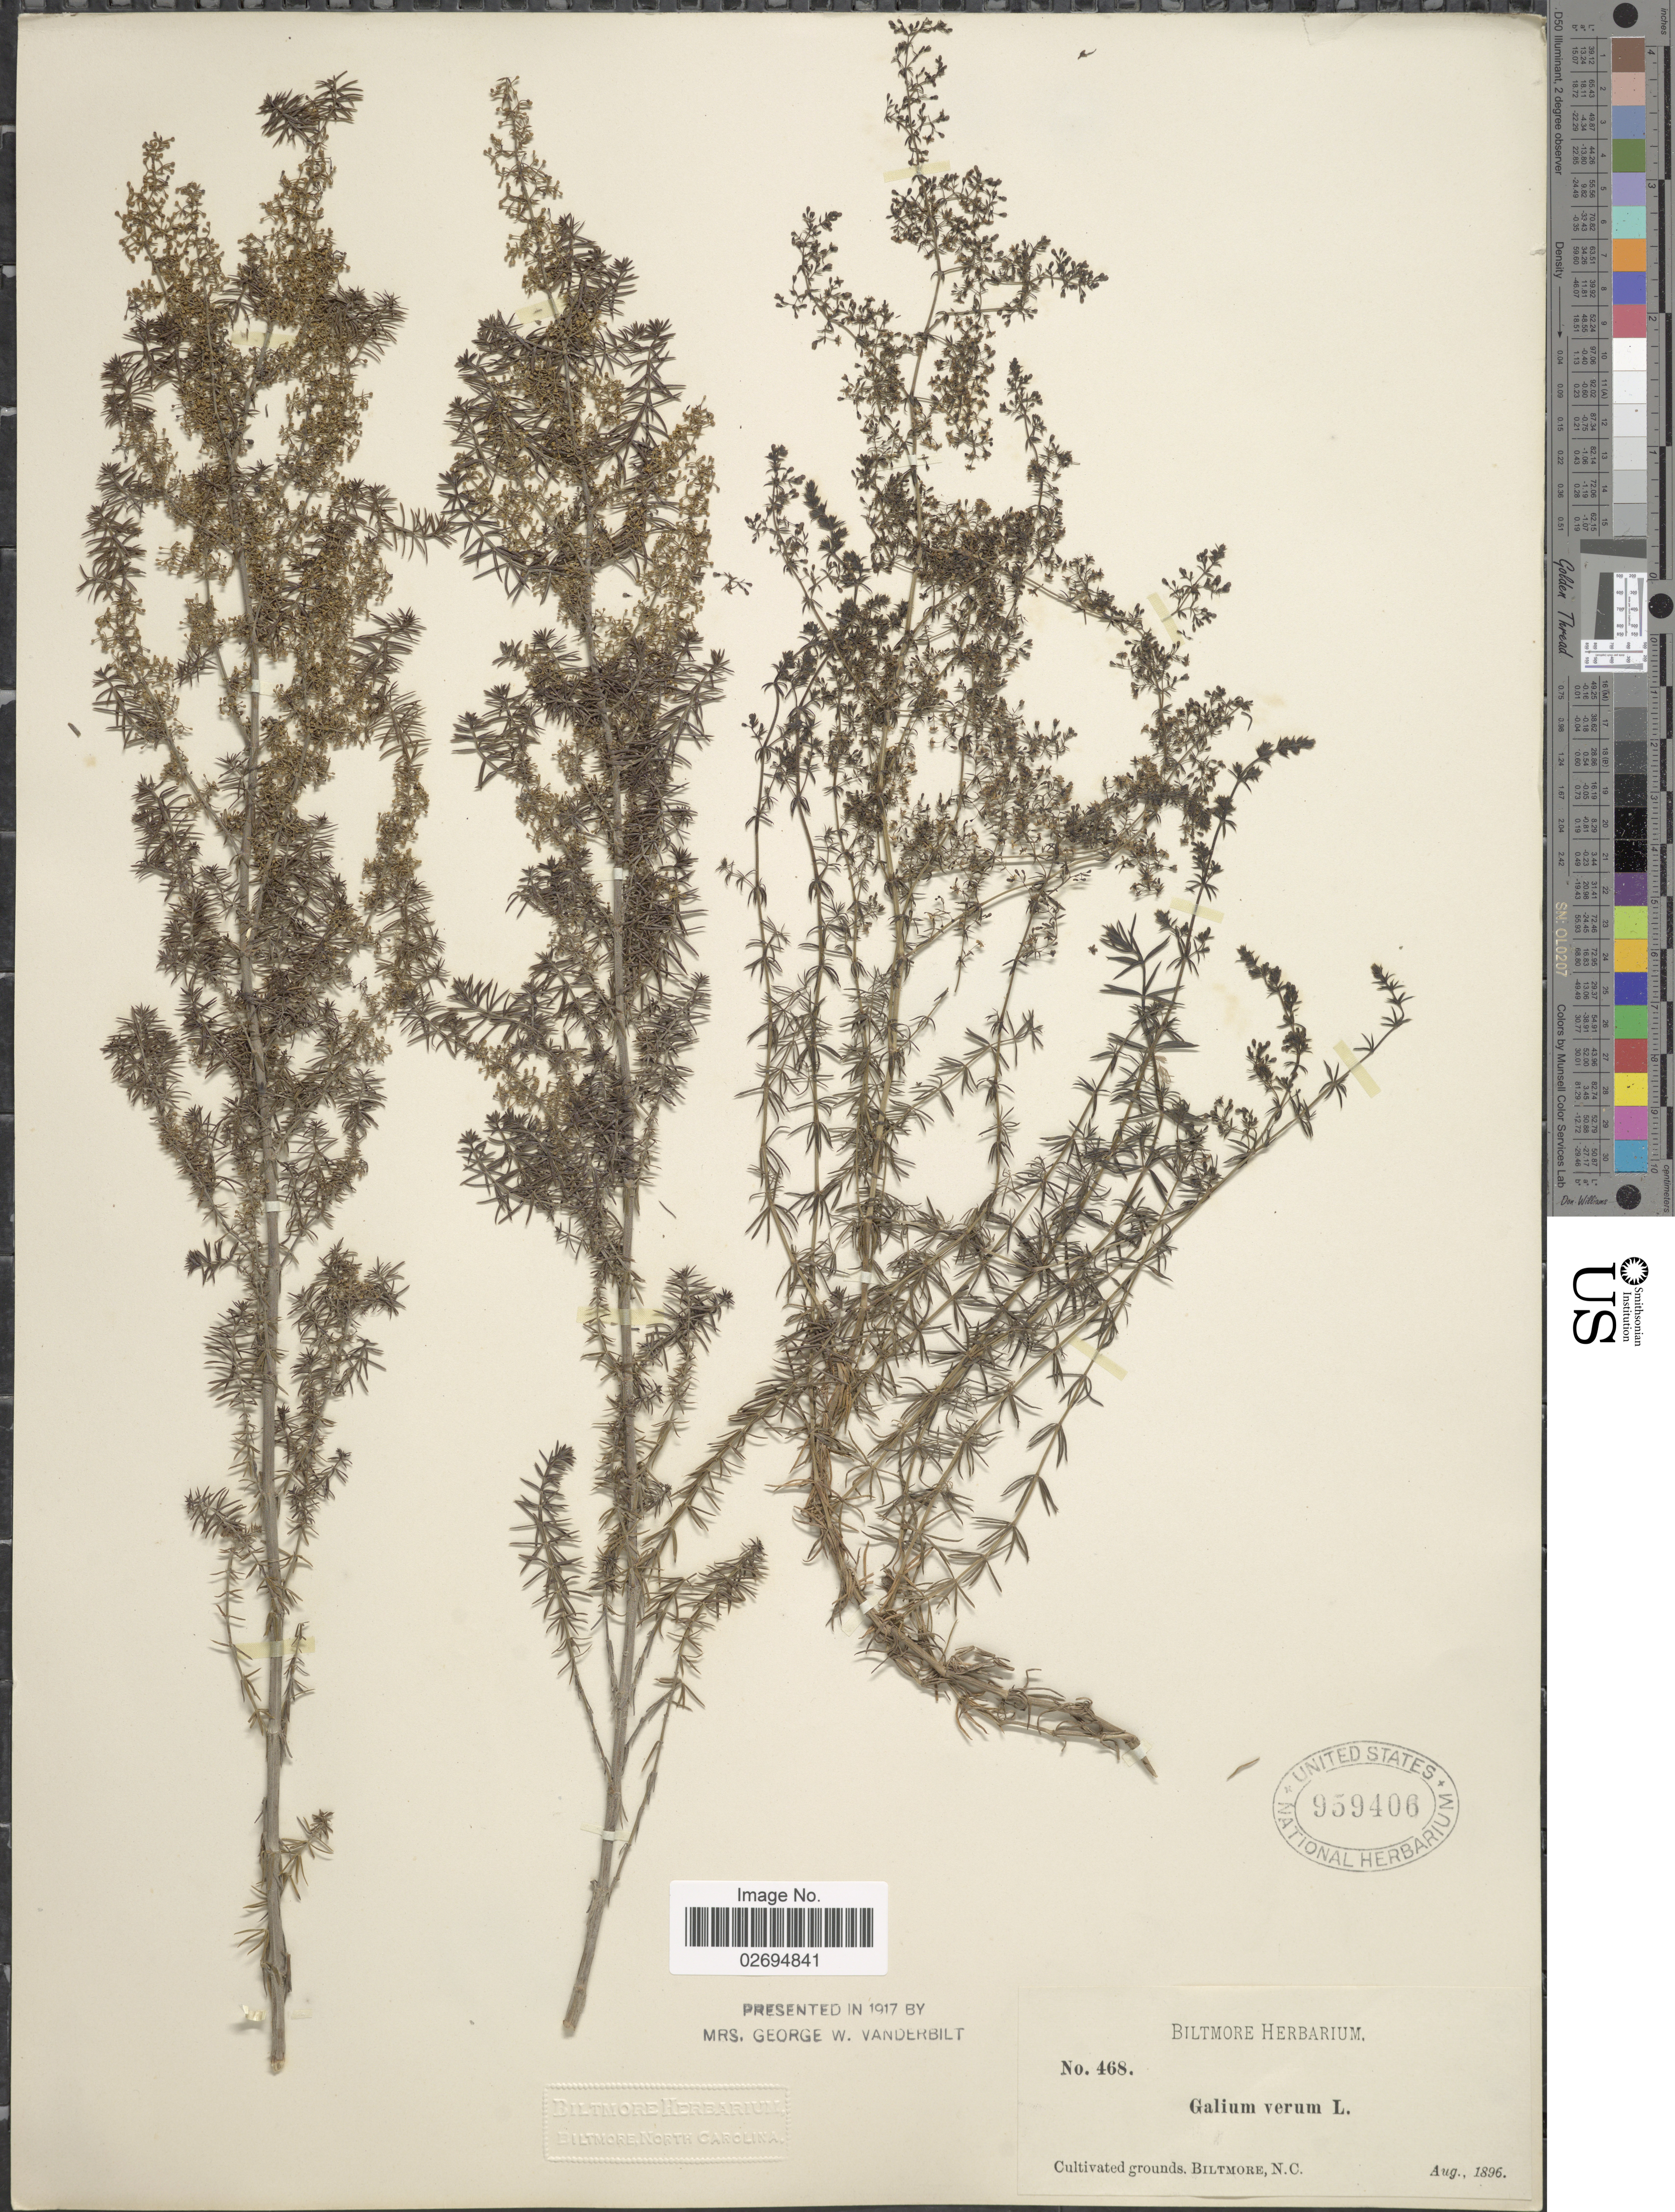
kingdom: Plantae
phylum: Tracheophyta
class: Magnoliopsida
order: Gentianales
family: Rubiaceae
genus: Galium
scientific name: Galium verum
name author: L.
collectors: ex herb. Biltmore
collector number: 468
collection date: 1896-08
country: United States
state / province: North Carolina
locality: Cultivated grounds. Biltmore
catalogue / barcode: US 959406